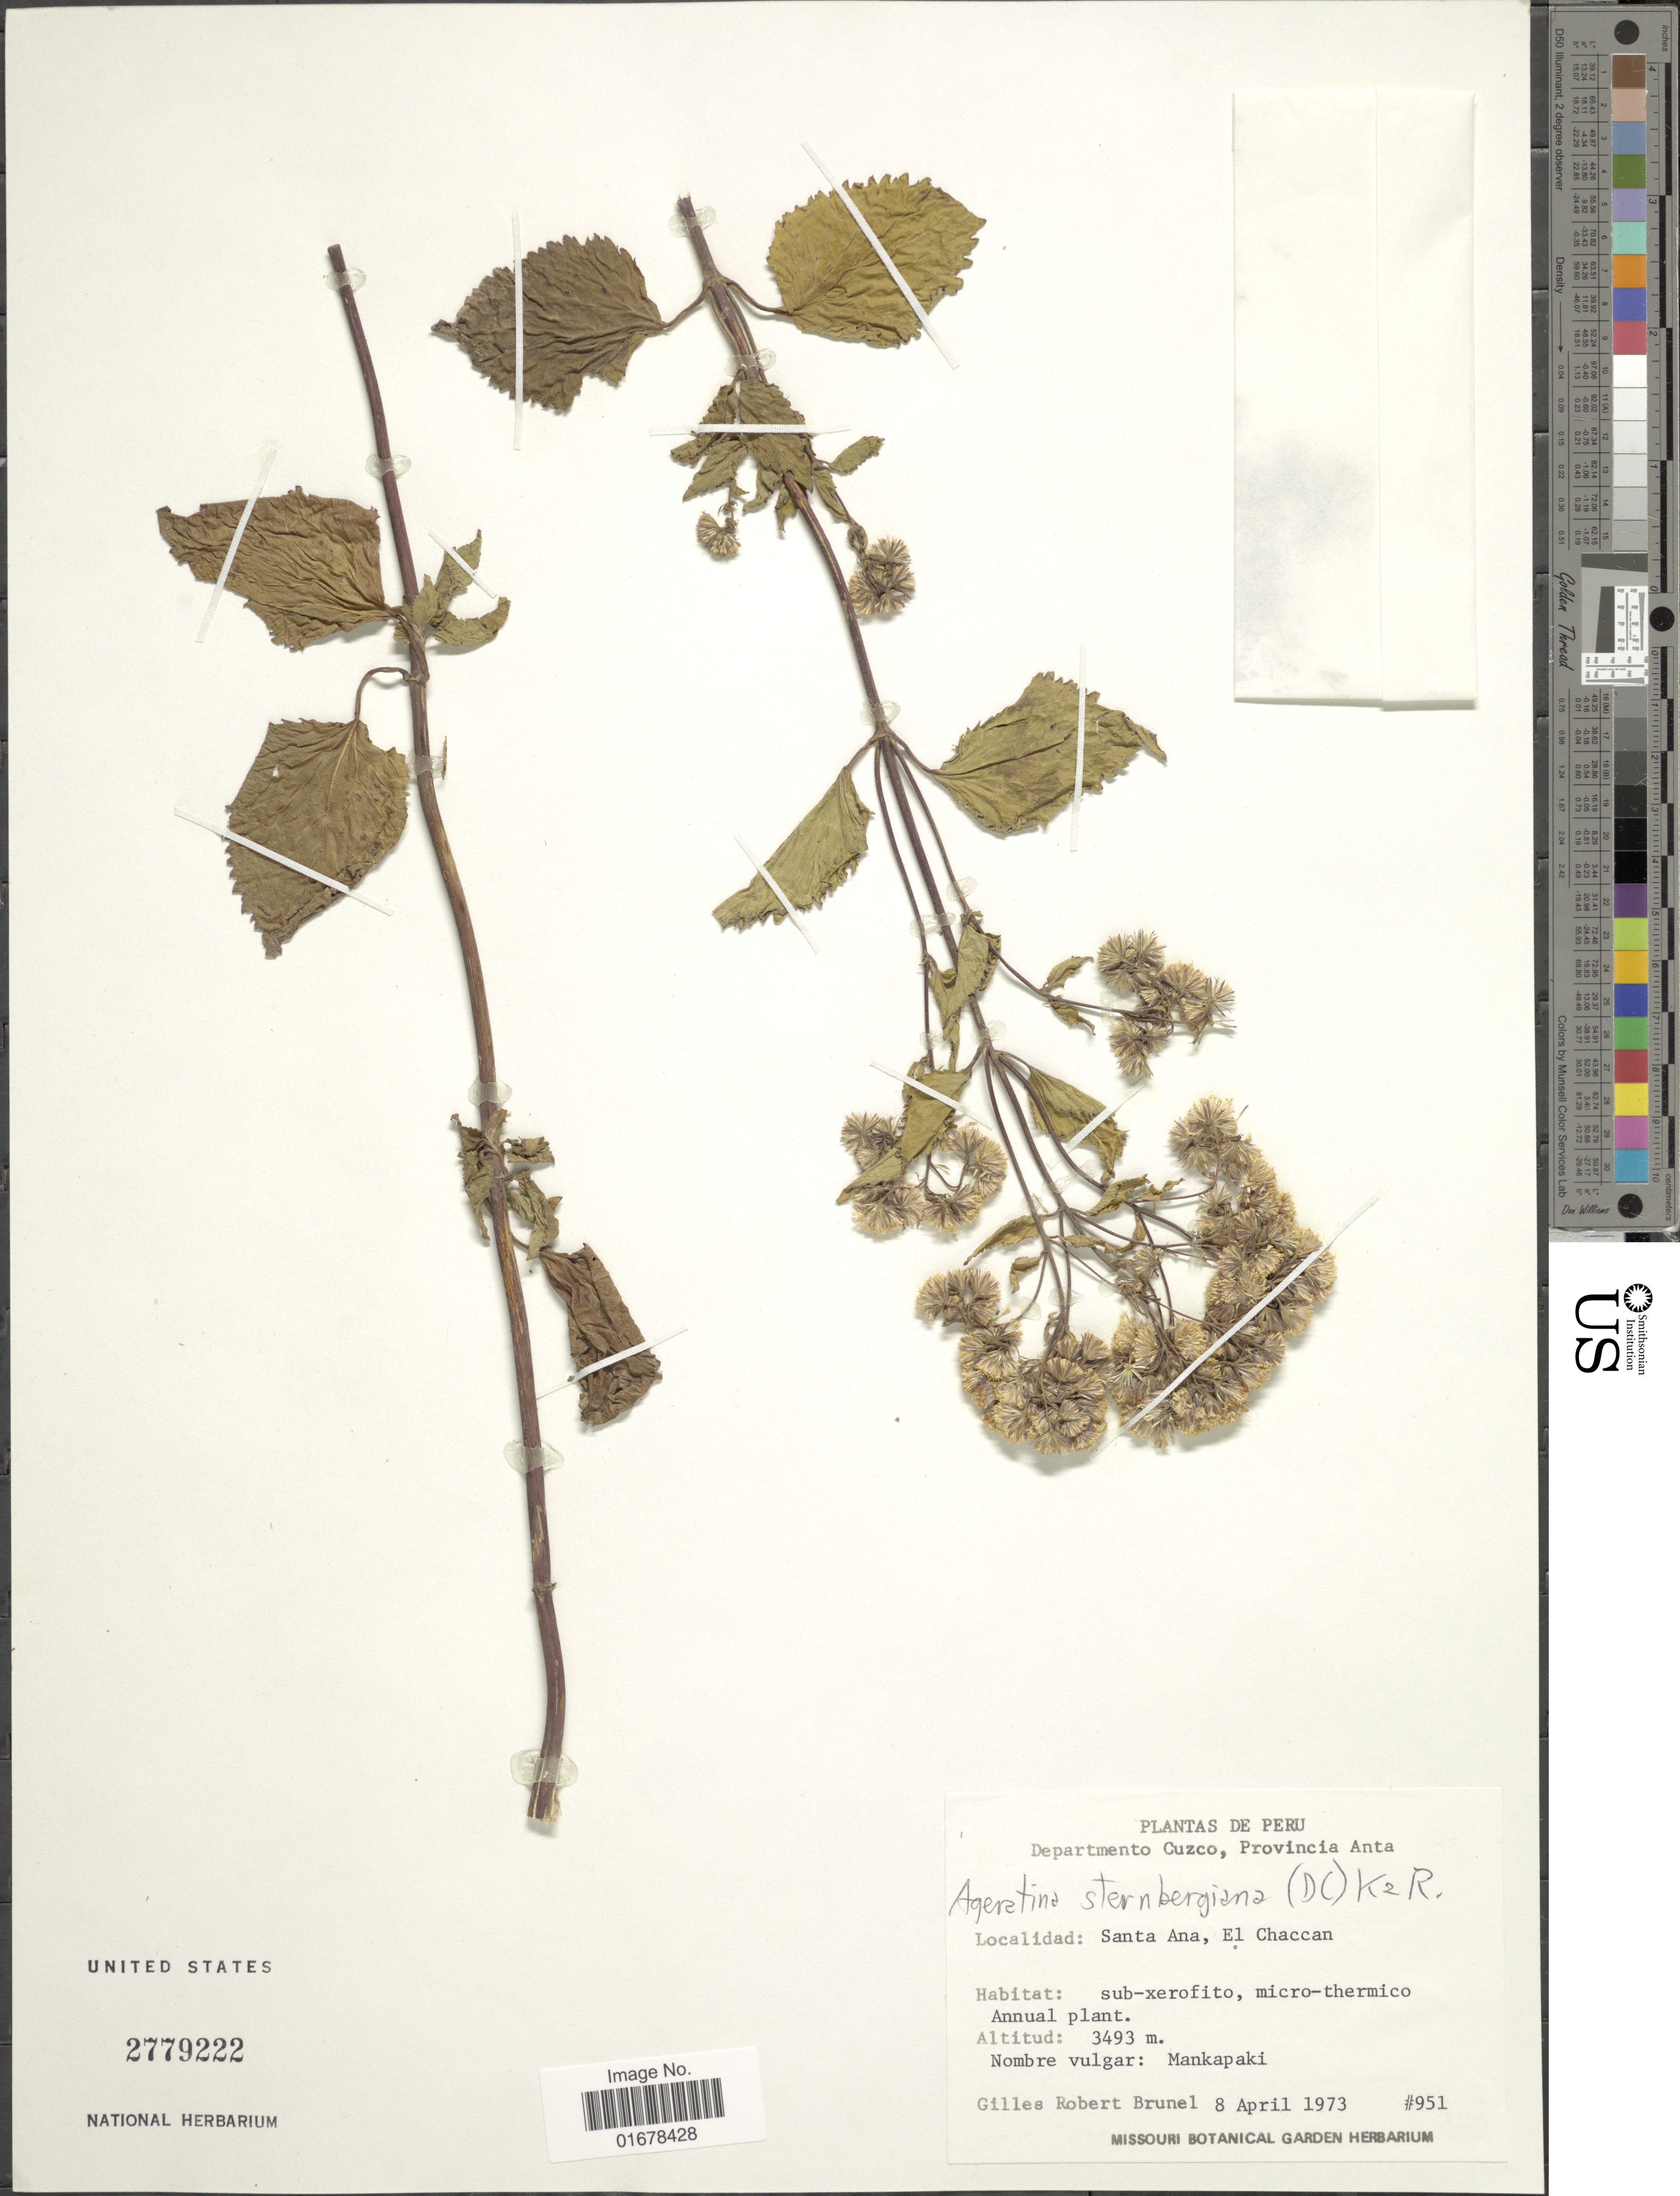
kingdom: Plantae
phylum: Tracheophyta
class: Magnoliopsida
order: Asterales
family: Asteraceae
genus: Ageratina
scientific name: Ageratina sternbergiana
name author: (DC.) R.M. King & H. Rob.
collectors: G. Brunel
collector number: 951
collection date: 1973-04-08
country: Peru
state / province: Cusco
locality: Departamento Cuzco, Provincia Anta, Santa Ana, El Chaccan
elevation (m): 3493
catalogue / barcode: US 2779222